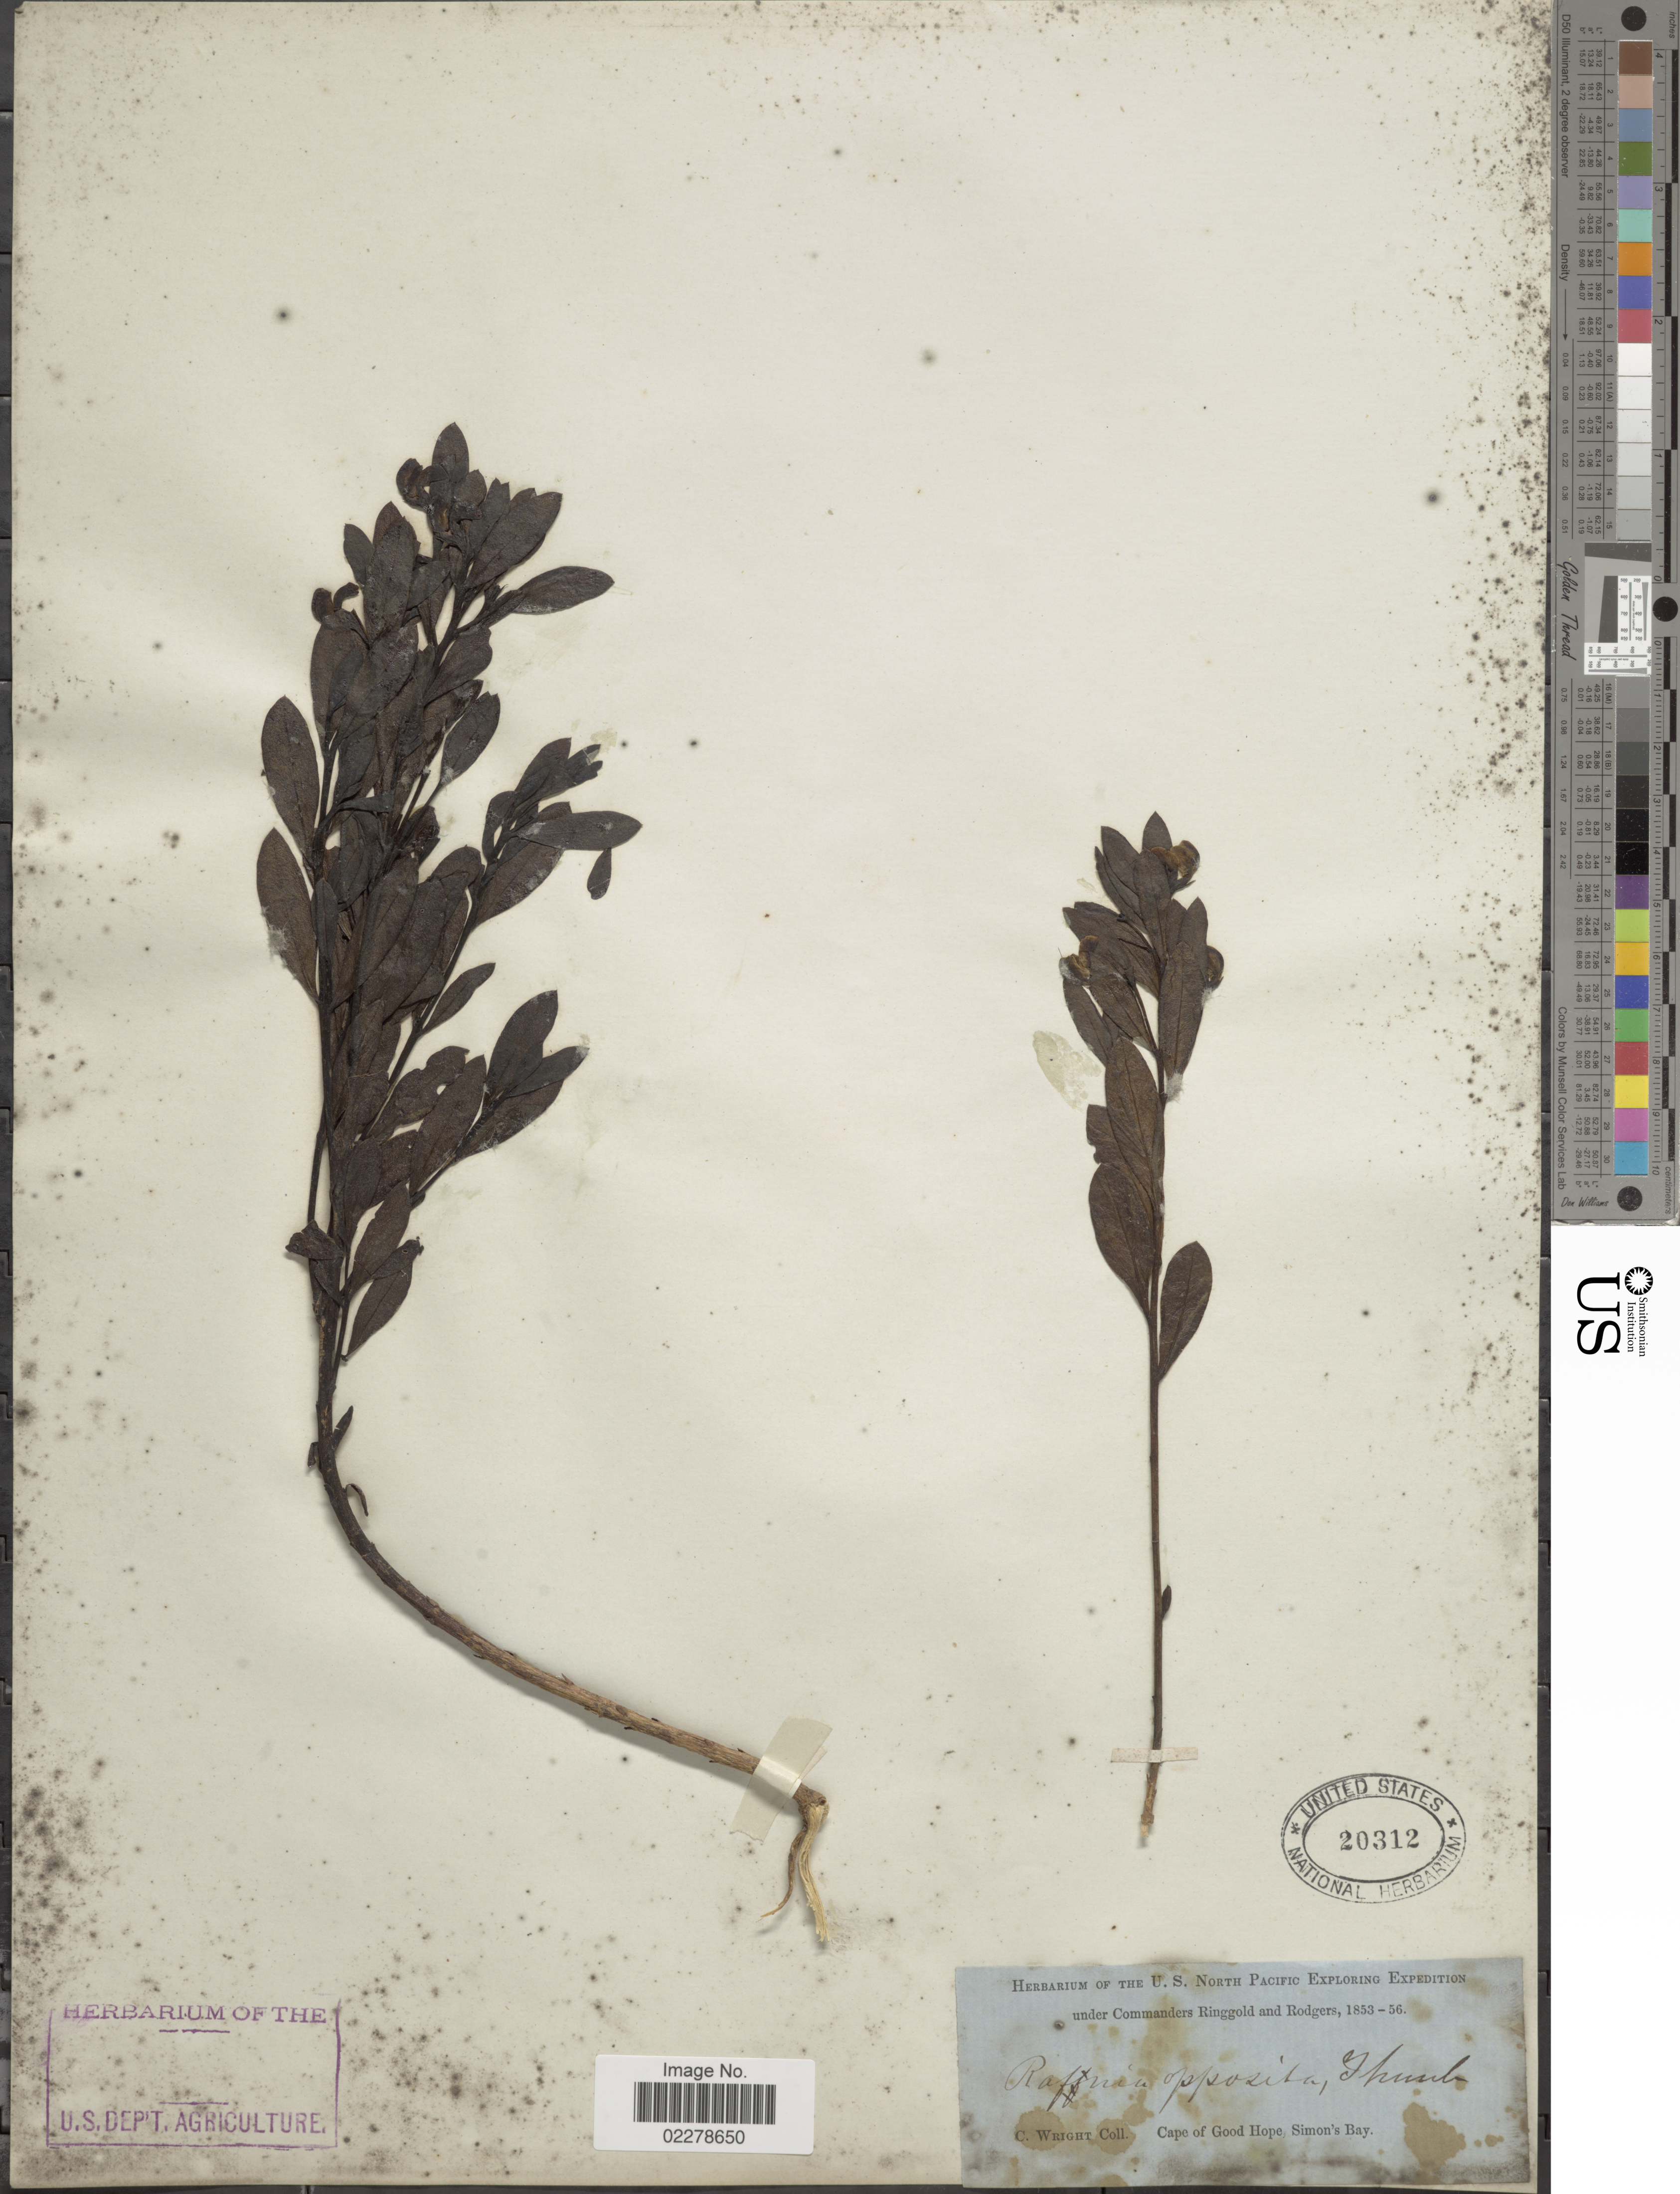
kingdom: Plantae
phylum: Tracheophyta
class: Magnoliopsida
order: Fabales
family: Fabaceae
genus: Rafnia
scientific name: Rafnia opposita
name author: Thunb.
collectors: C. Wright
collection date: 1853/1856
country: South Africa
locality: Cape of Good Hope, Simon's Bay.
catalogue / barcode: US 20312